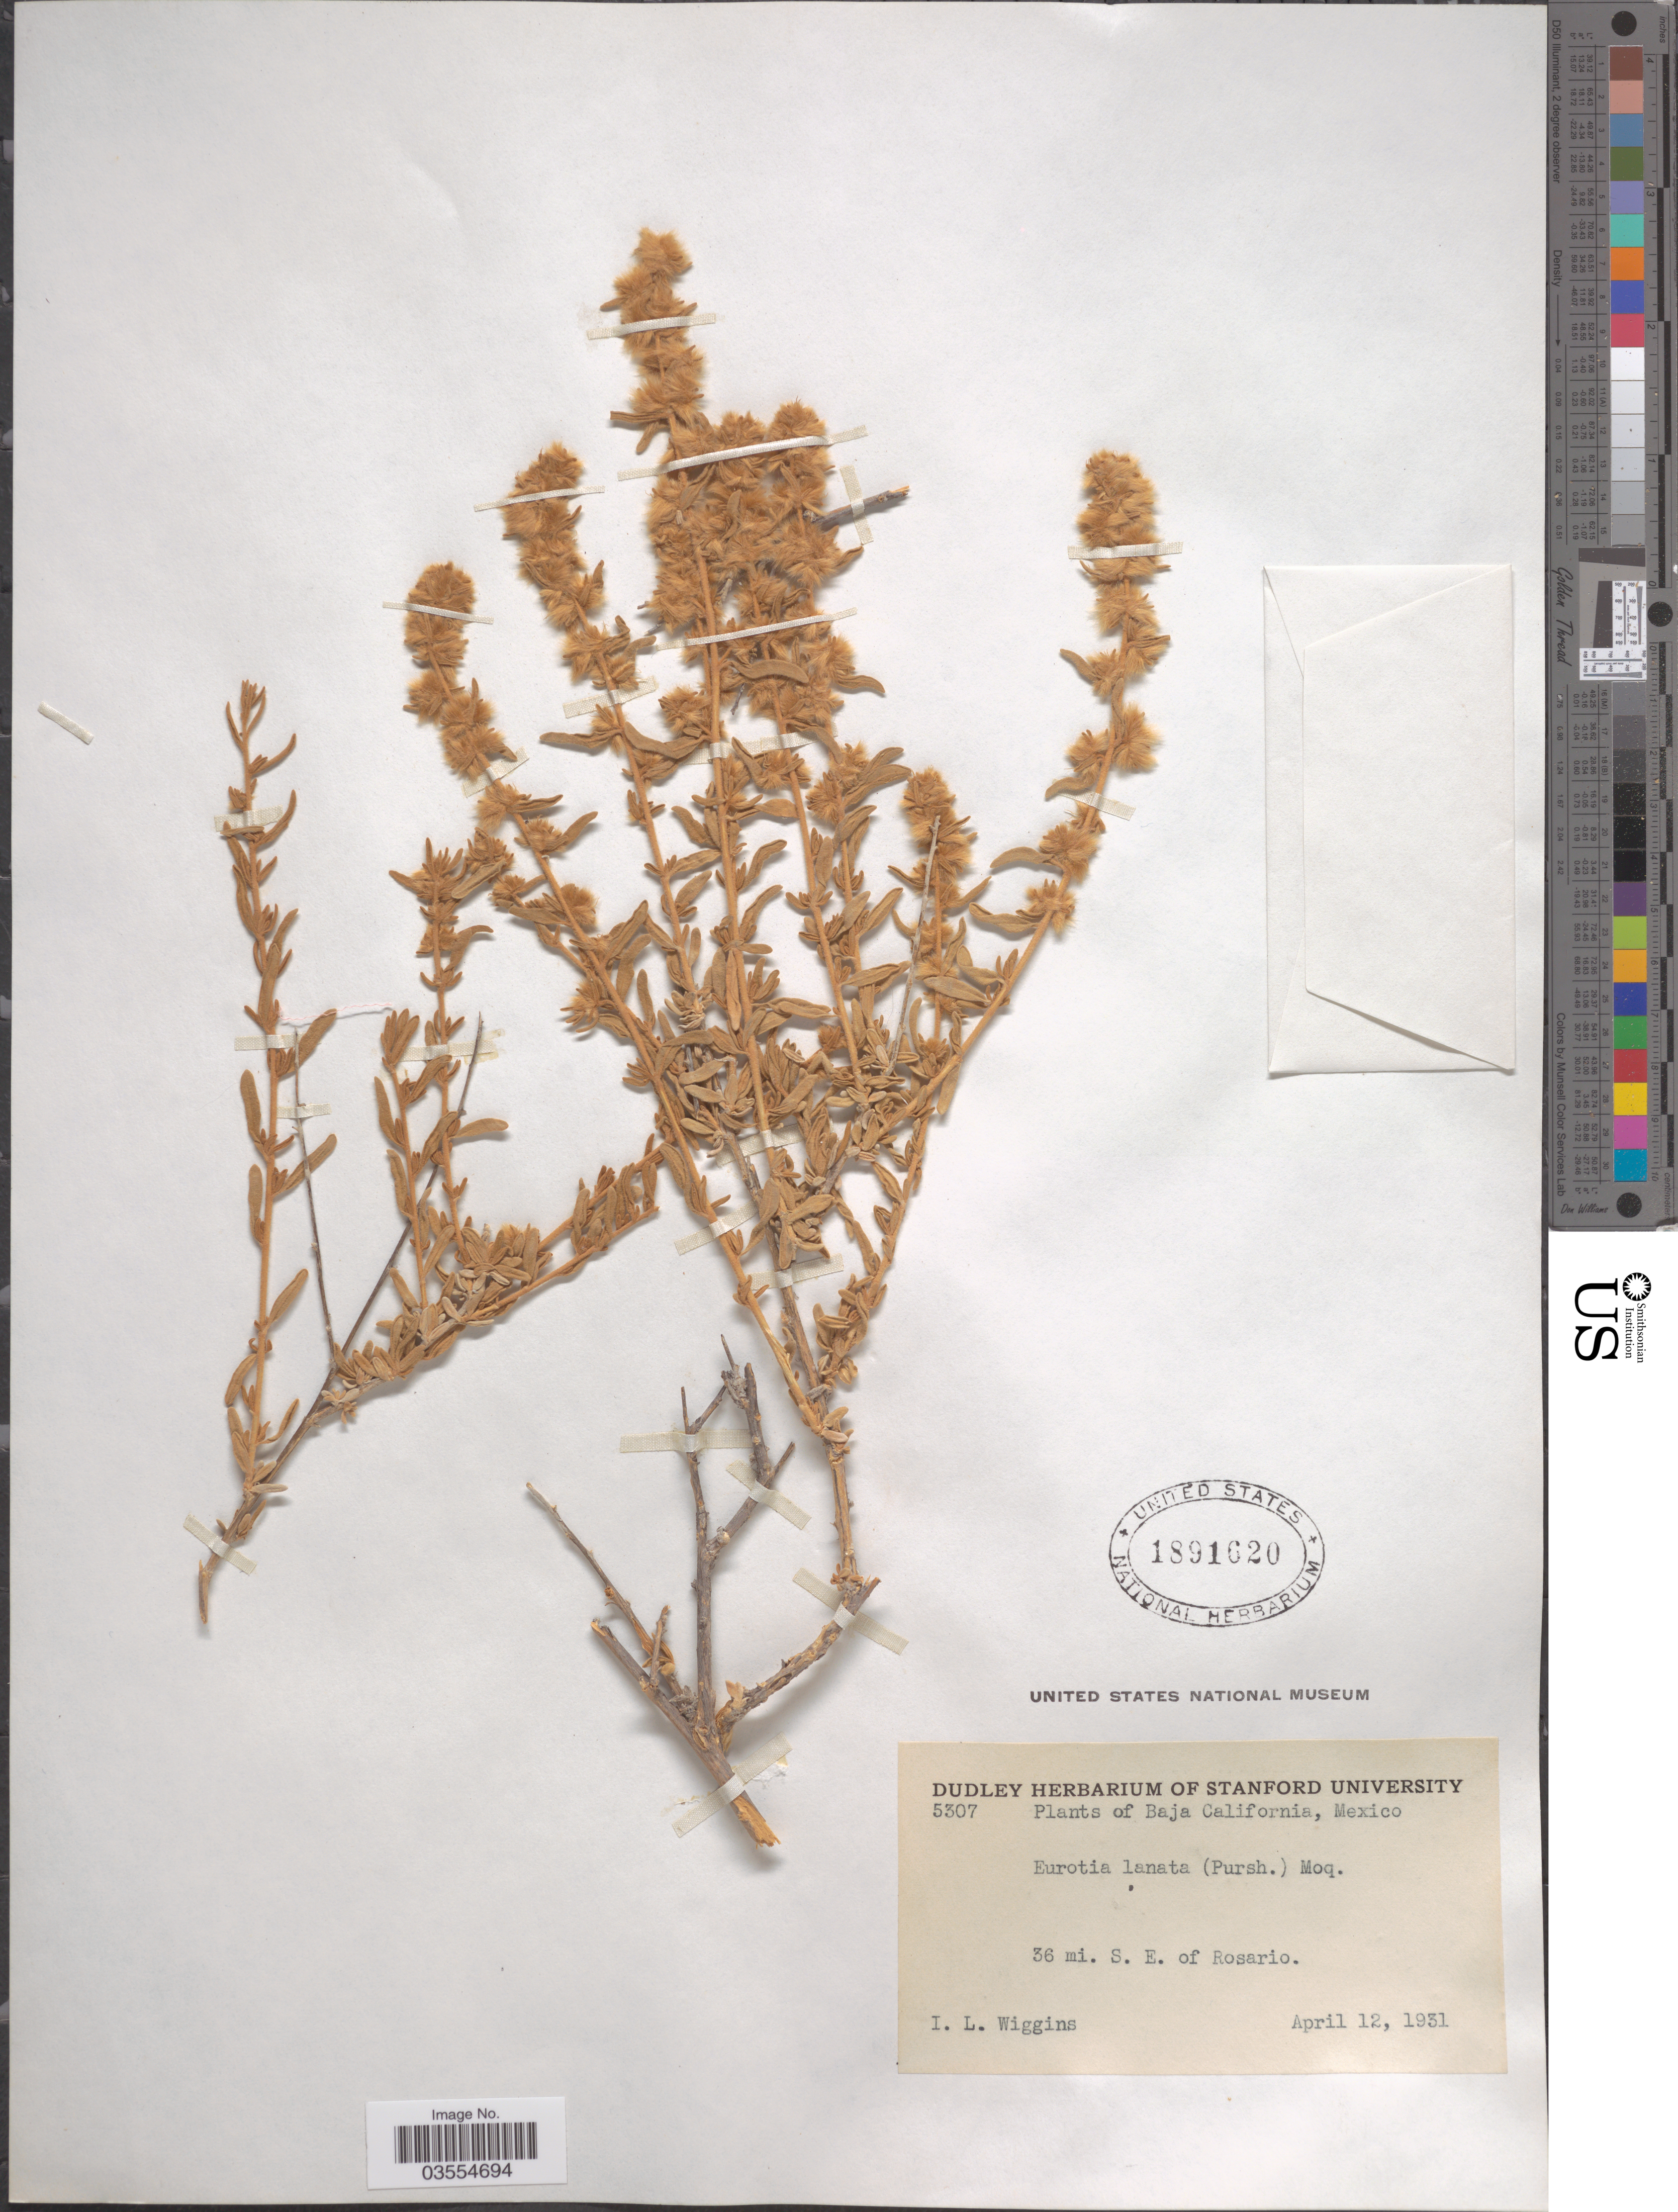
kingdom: Plantae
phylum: Tracheophyta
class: Magnoliopsida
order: Caryophyllales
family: Amaranthaceae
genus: Krascheninnikovia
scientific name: Krascheninnikovia lanata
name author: (Pursh) A. Meeuse & A.Smit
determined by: U.S. National Herbarium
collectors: I. L. Wiggins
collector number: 5307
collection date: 1931-04-12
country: Mexico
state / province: Baja California Norte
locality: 36 mi. S. E. of Rosario.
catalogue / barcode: US 1891620